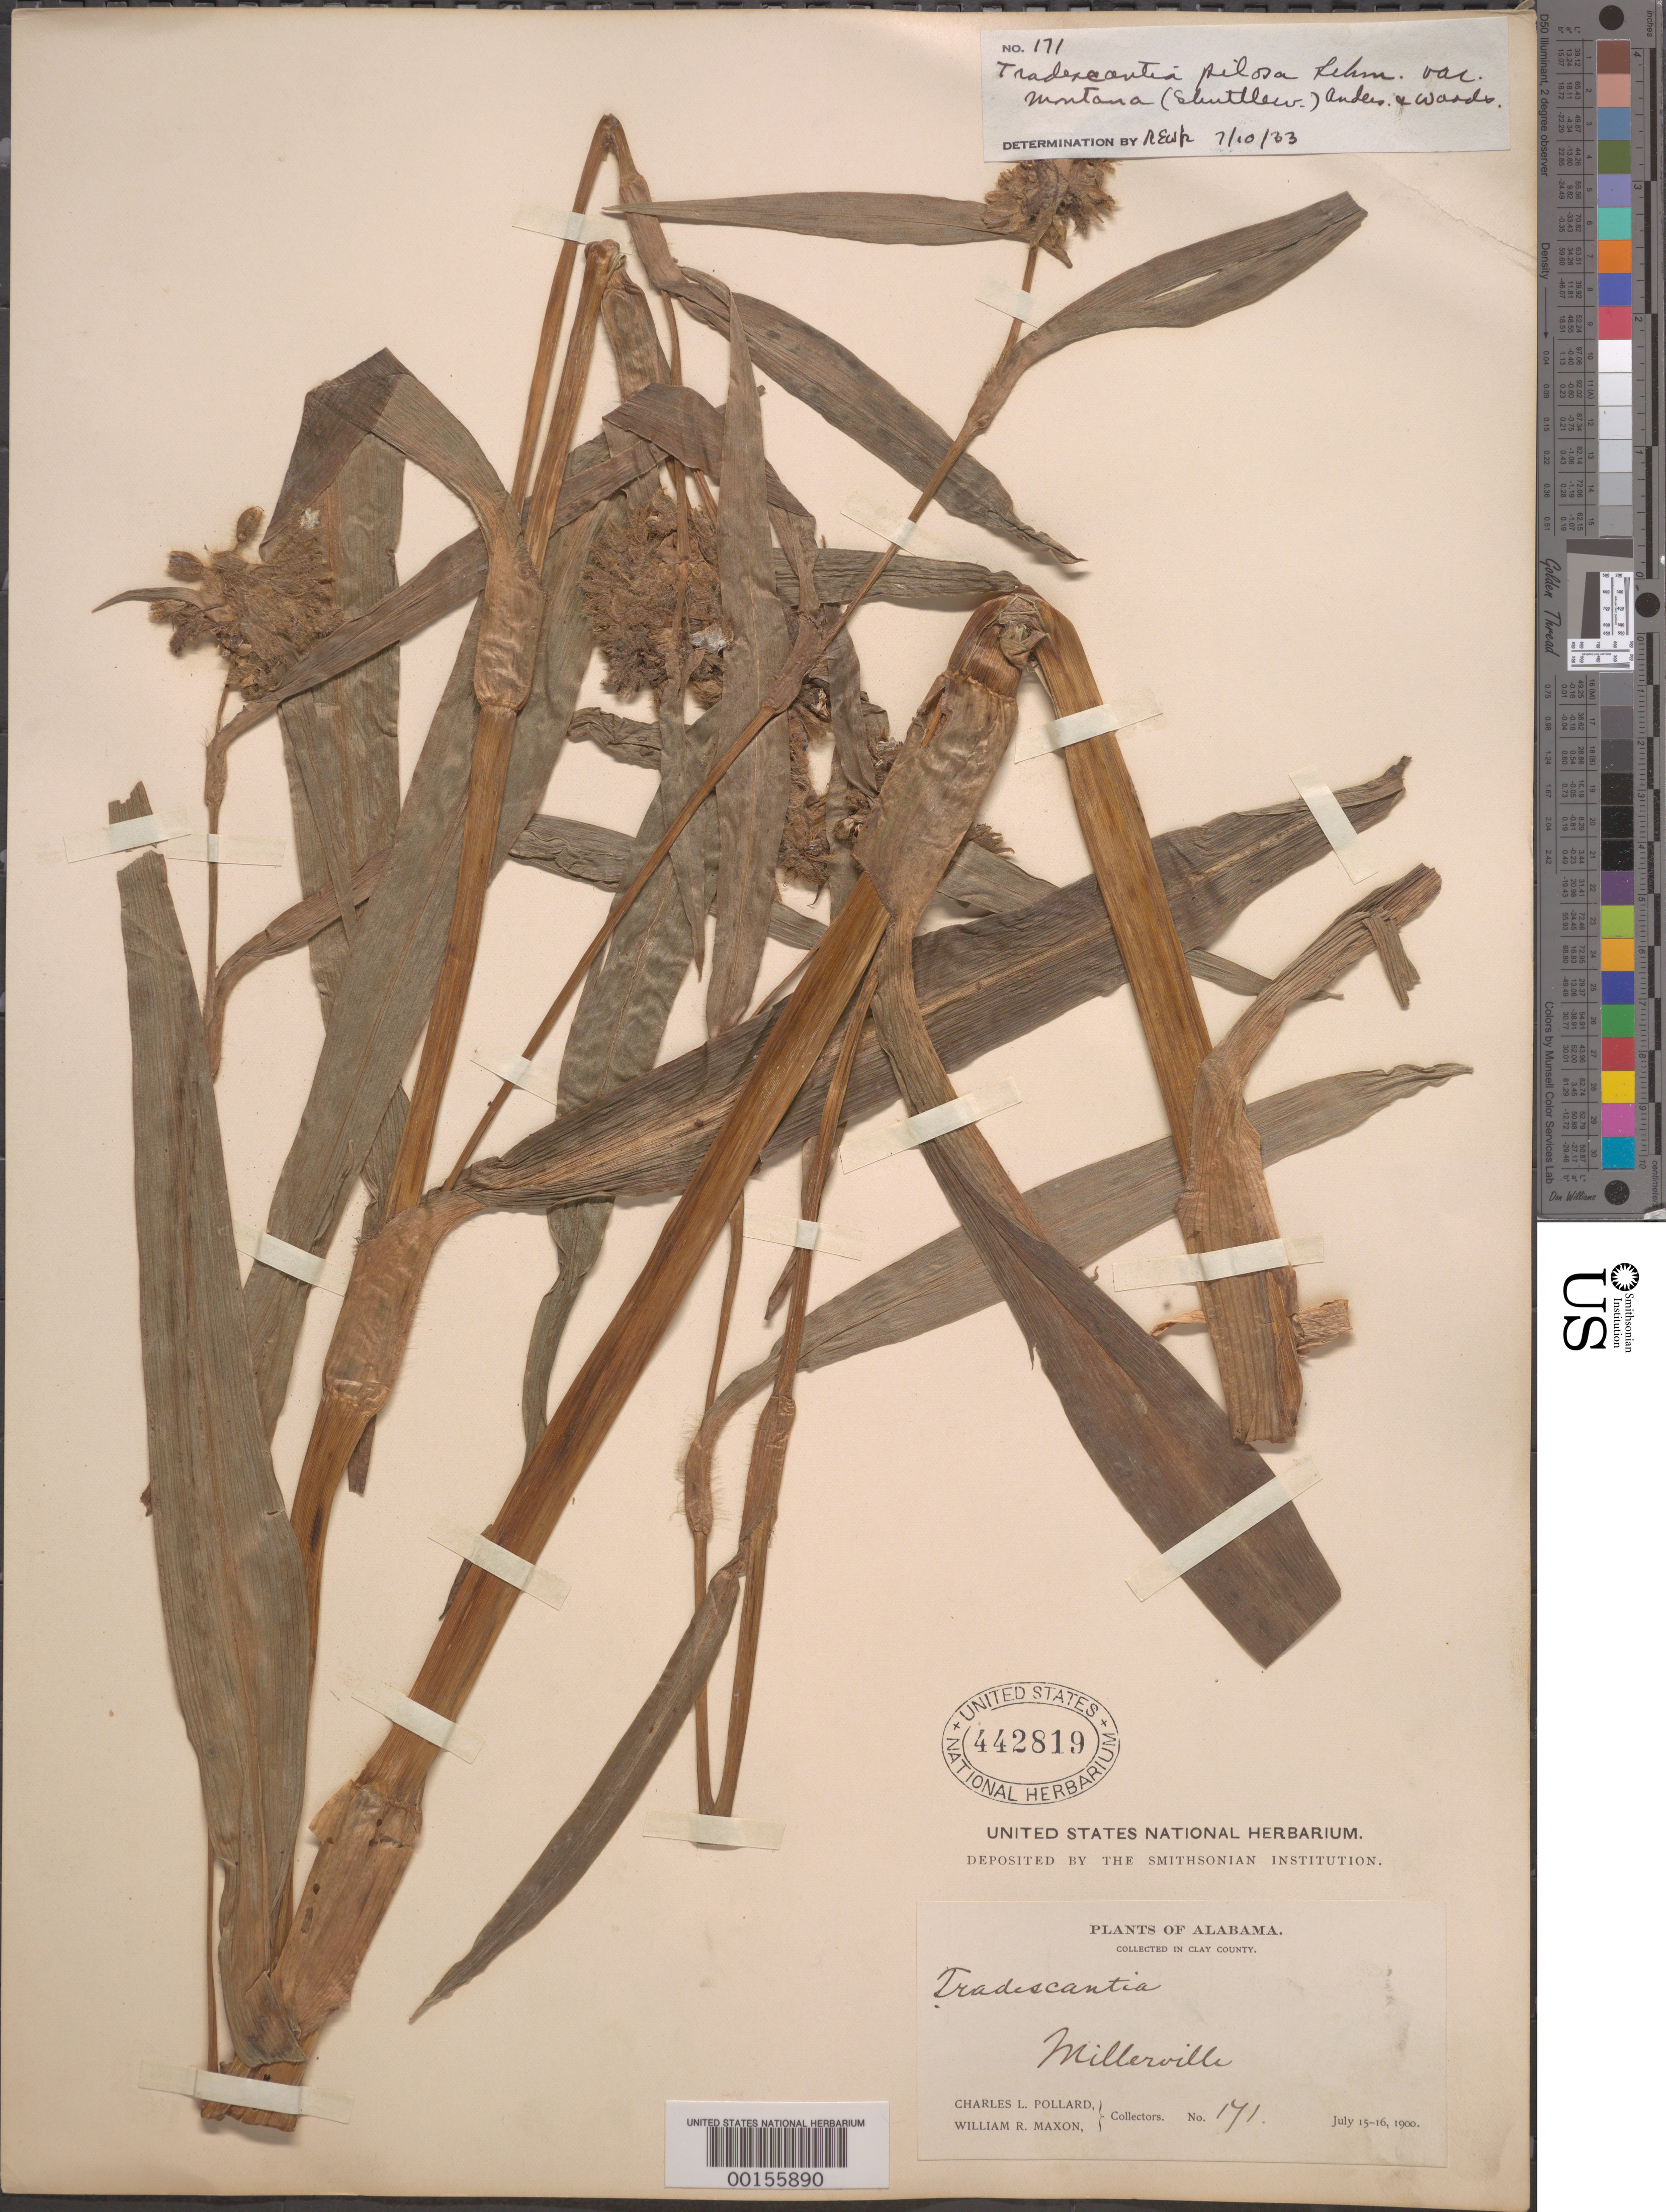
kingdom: Plantae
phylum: Tracheophyta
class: Liliopsida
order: Commelinales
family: Commelinaceae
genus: Tradescantia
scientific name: Tradescantia subaspera var. montana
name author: (Shuttlew. ex Small & Vail) E.S. Anderson & Woodson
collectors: C. L. Pollard & W. R. Maxon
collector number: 171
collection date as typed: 15 Jul 1900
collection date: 1900-07-15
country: United States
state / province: Alabama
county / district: Clay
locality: Millerville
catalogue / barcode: US 442819